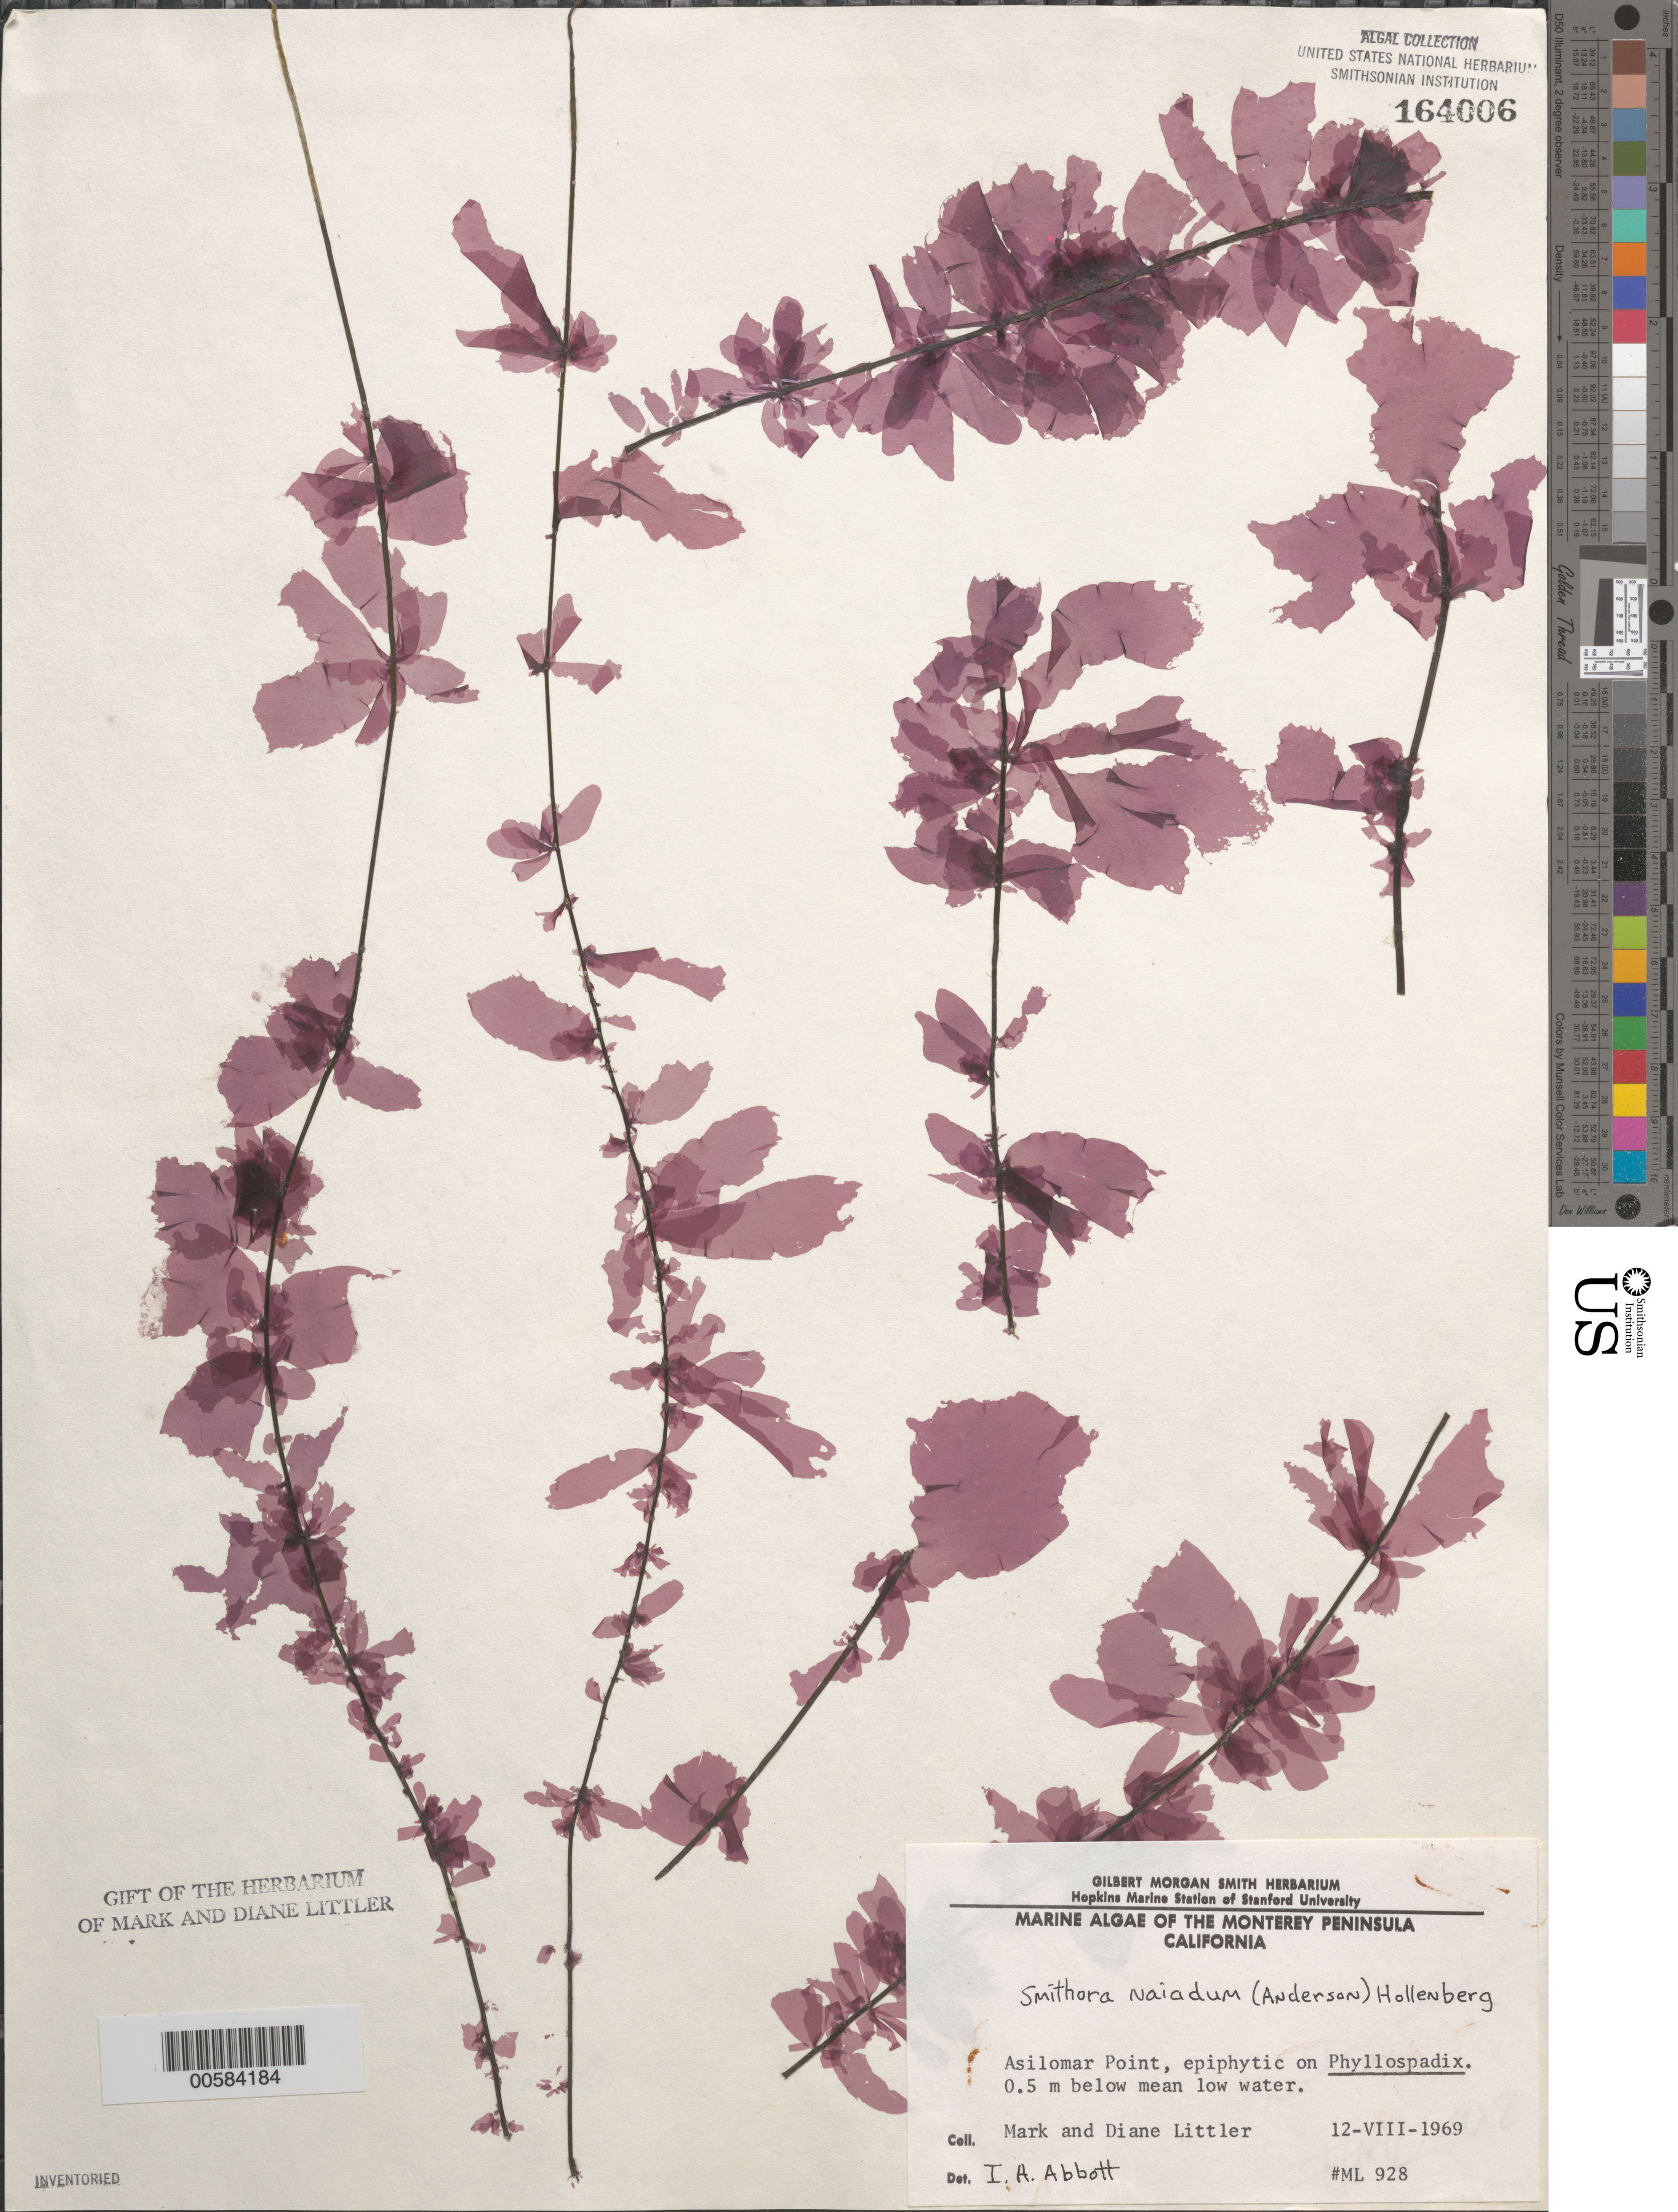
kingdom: Plantae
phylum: Rhodophyta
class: Compsopogonophyceae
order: Erythropeltidales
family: Erythrotrichiaceae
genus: Smithora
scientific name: Smithora naiadum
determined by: Abbott, Isabella A.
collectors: M. M. Littler & D. S. Littler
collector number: ML 928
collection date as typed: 12 Aug 1969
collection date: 1969-08-12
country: United States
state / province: California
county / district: Monterey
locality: Asilomar Point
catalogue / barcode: US 164006